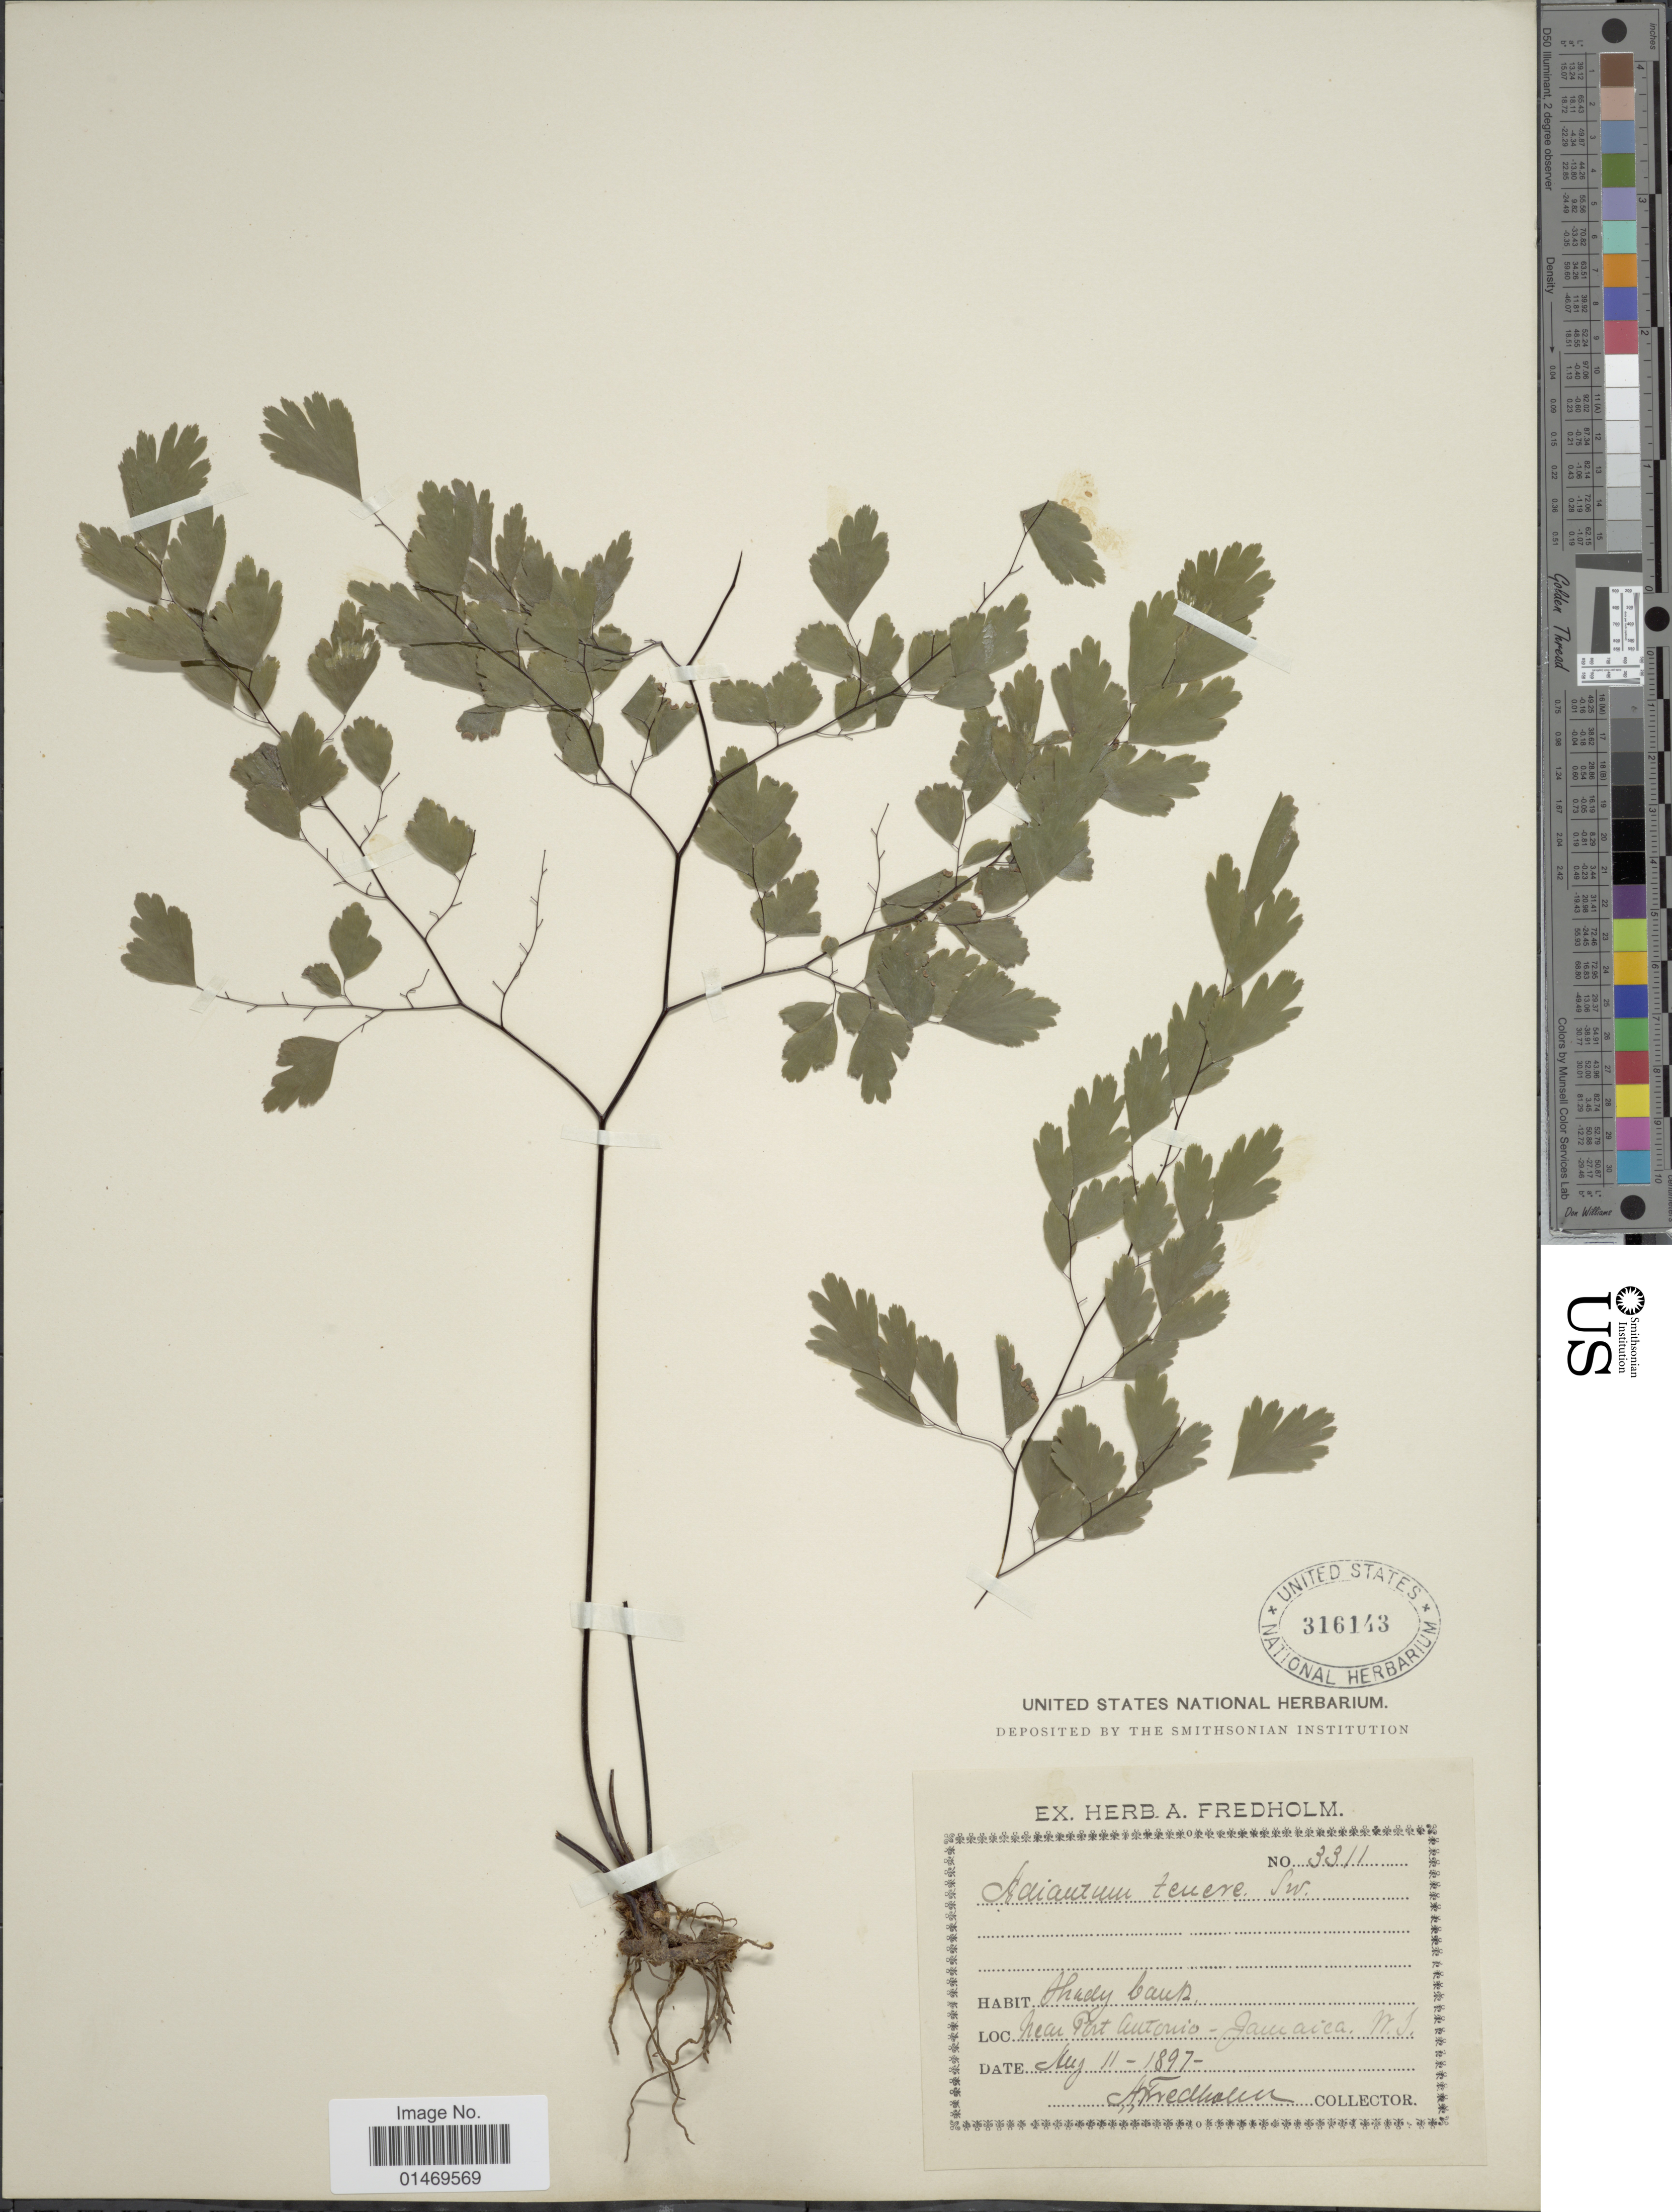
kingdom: Plantae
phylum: Tracheophyta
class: Polypodiopsida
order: Polypodiales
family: Pteridaceae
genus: Adiantum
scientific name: Adiantum tenerum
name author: Sw.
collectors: A. Fredholm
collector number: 3311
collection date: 1897-05-11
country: Jamaica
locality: Near Port Antonio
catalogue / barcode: US 316143